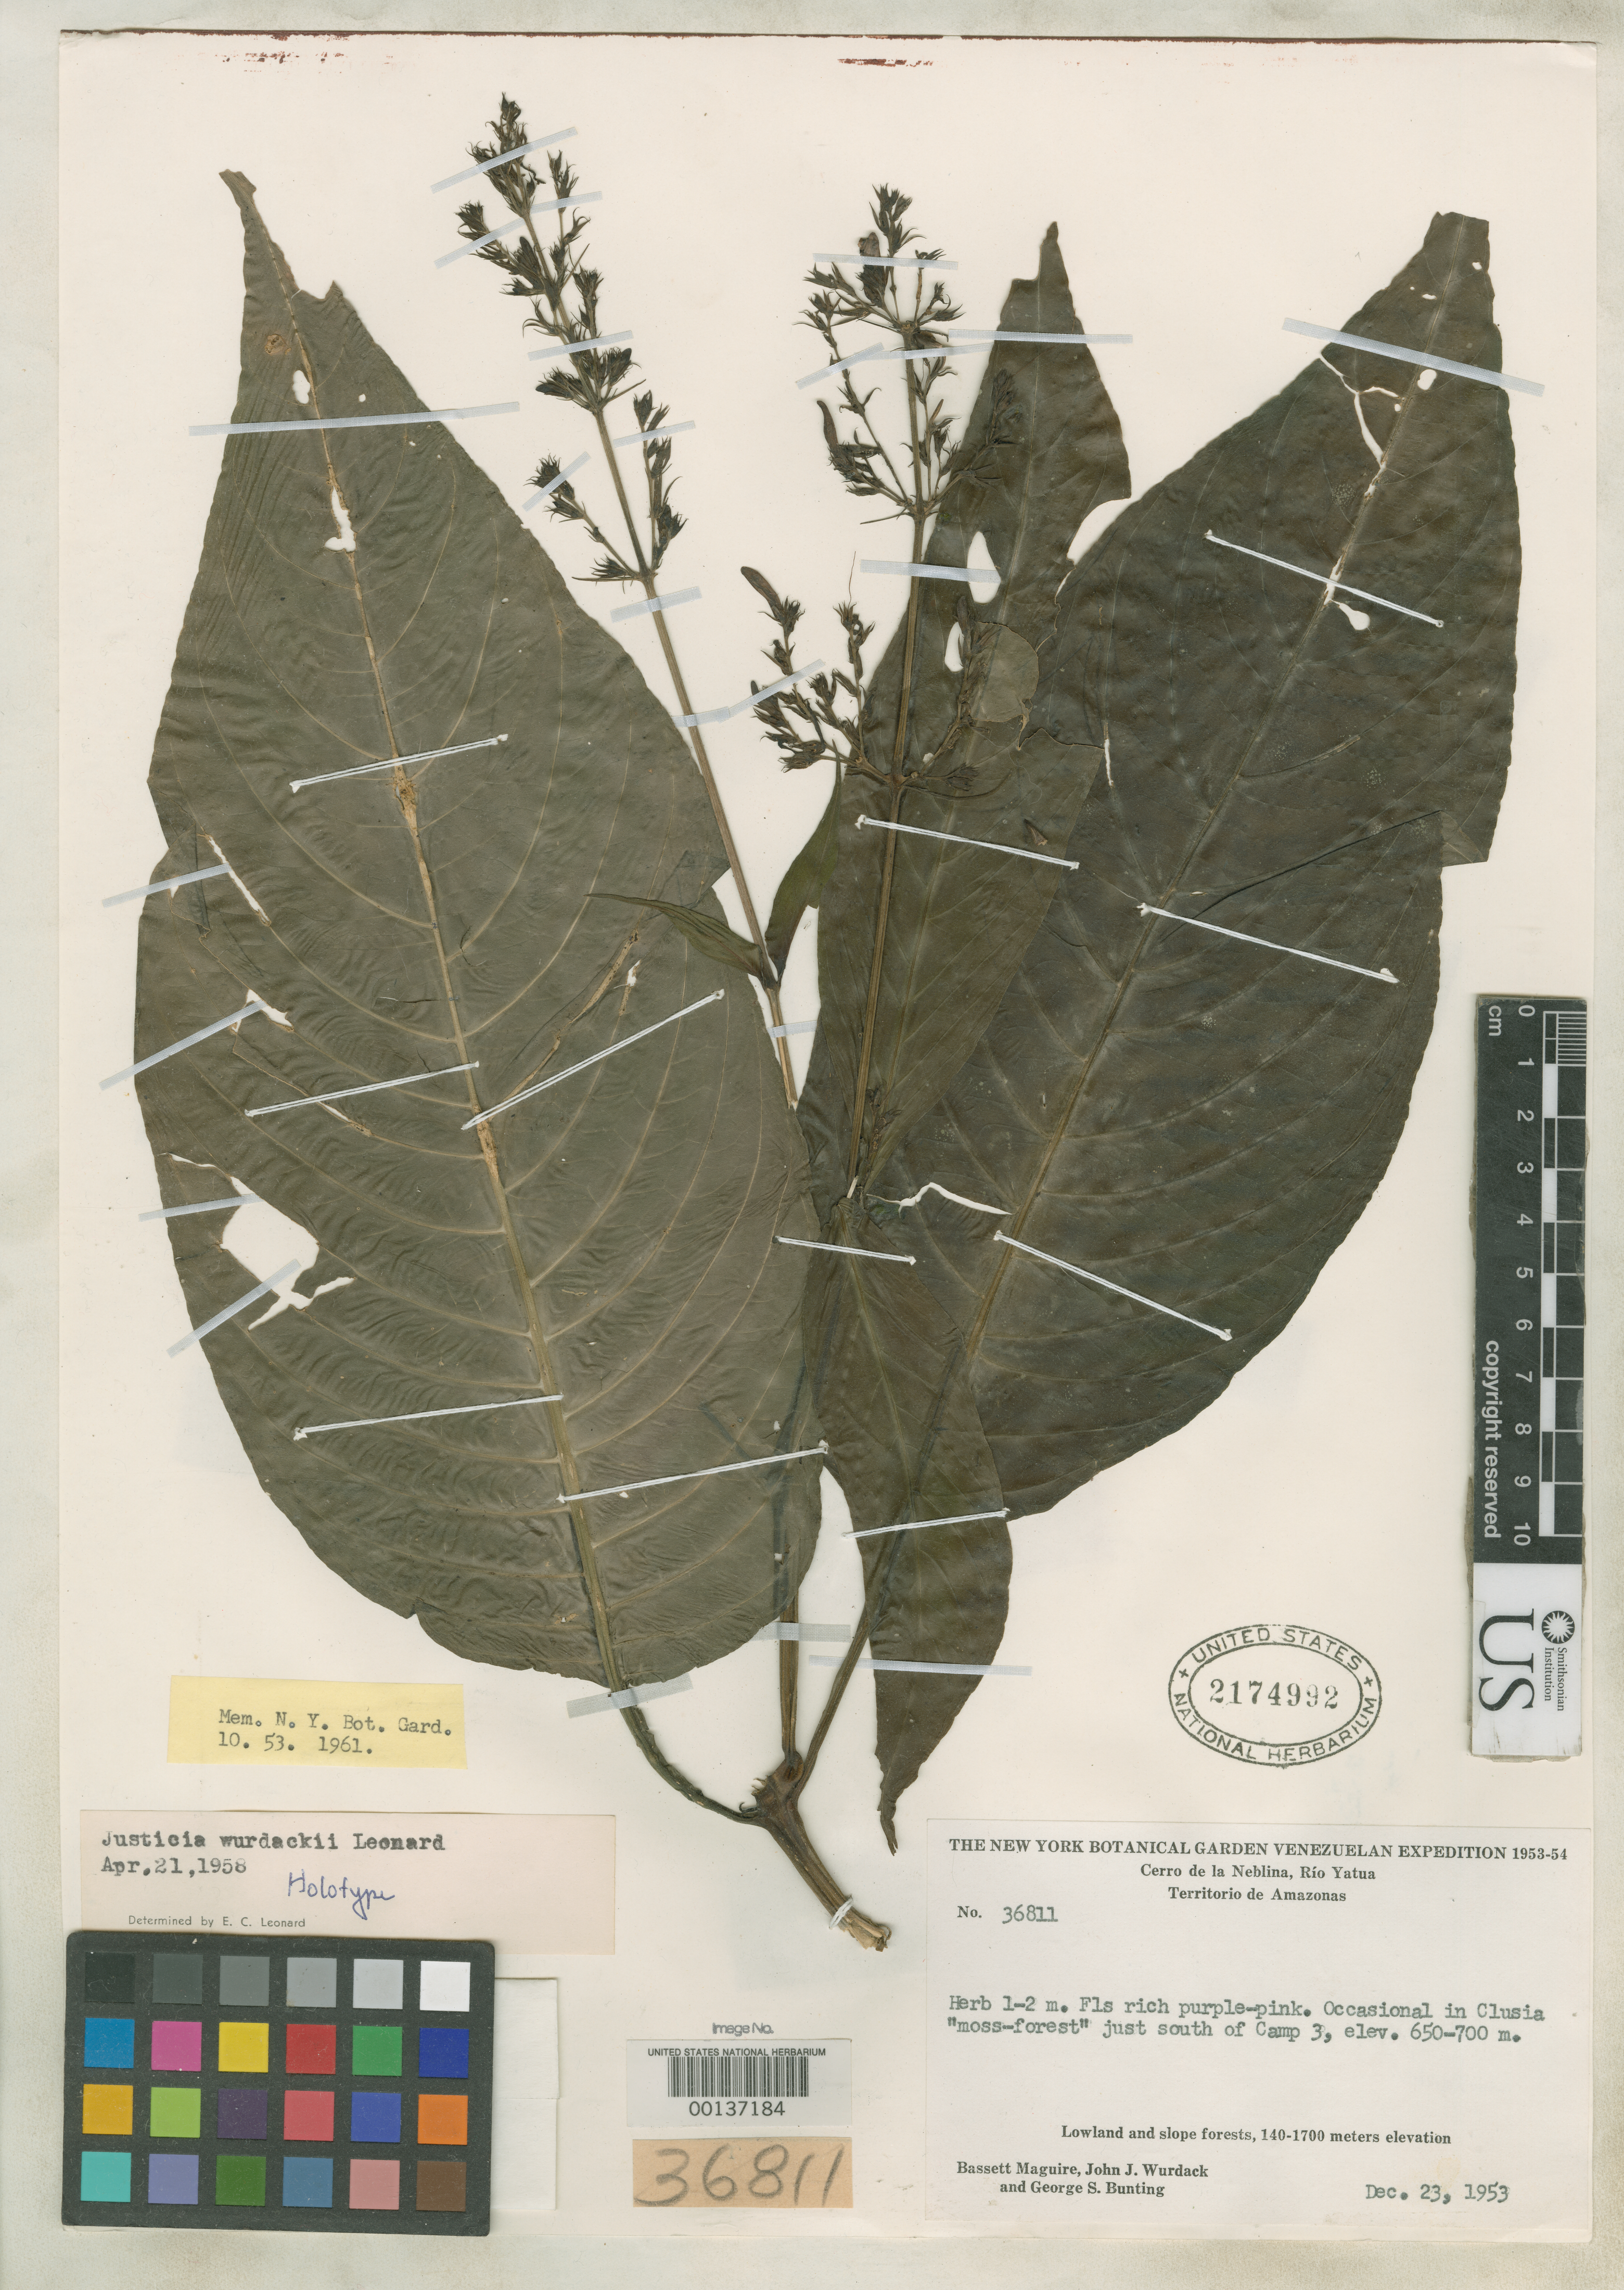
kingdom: Plantae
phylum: Tracheophyta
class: Magnoliopsida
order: Lamiales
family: Acanthaceae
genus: Justicia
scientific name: Justicia wurdackii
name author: Leonard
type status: Holotype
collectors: B. Maguire, J. J. Wurdack & G. S. Bunting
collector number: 36811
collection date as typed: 23 Dec 1953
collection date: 1953-12-23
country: Venezuela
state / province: Amazonas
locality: Cerro de la Neblina, Rio Yatua, S of Camp 3.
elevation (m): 650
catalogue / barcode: US 2174992